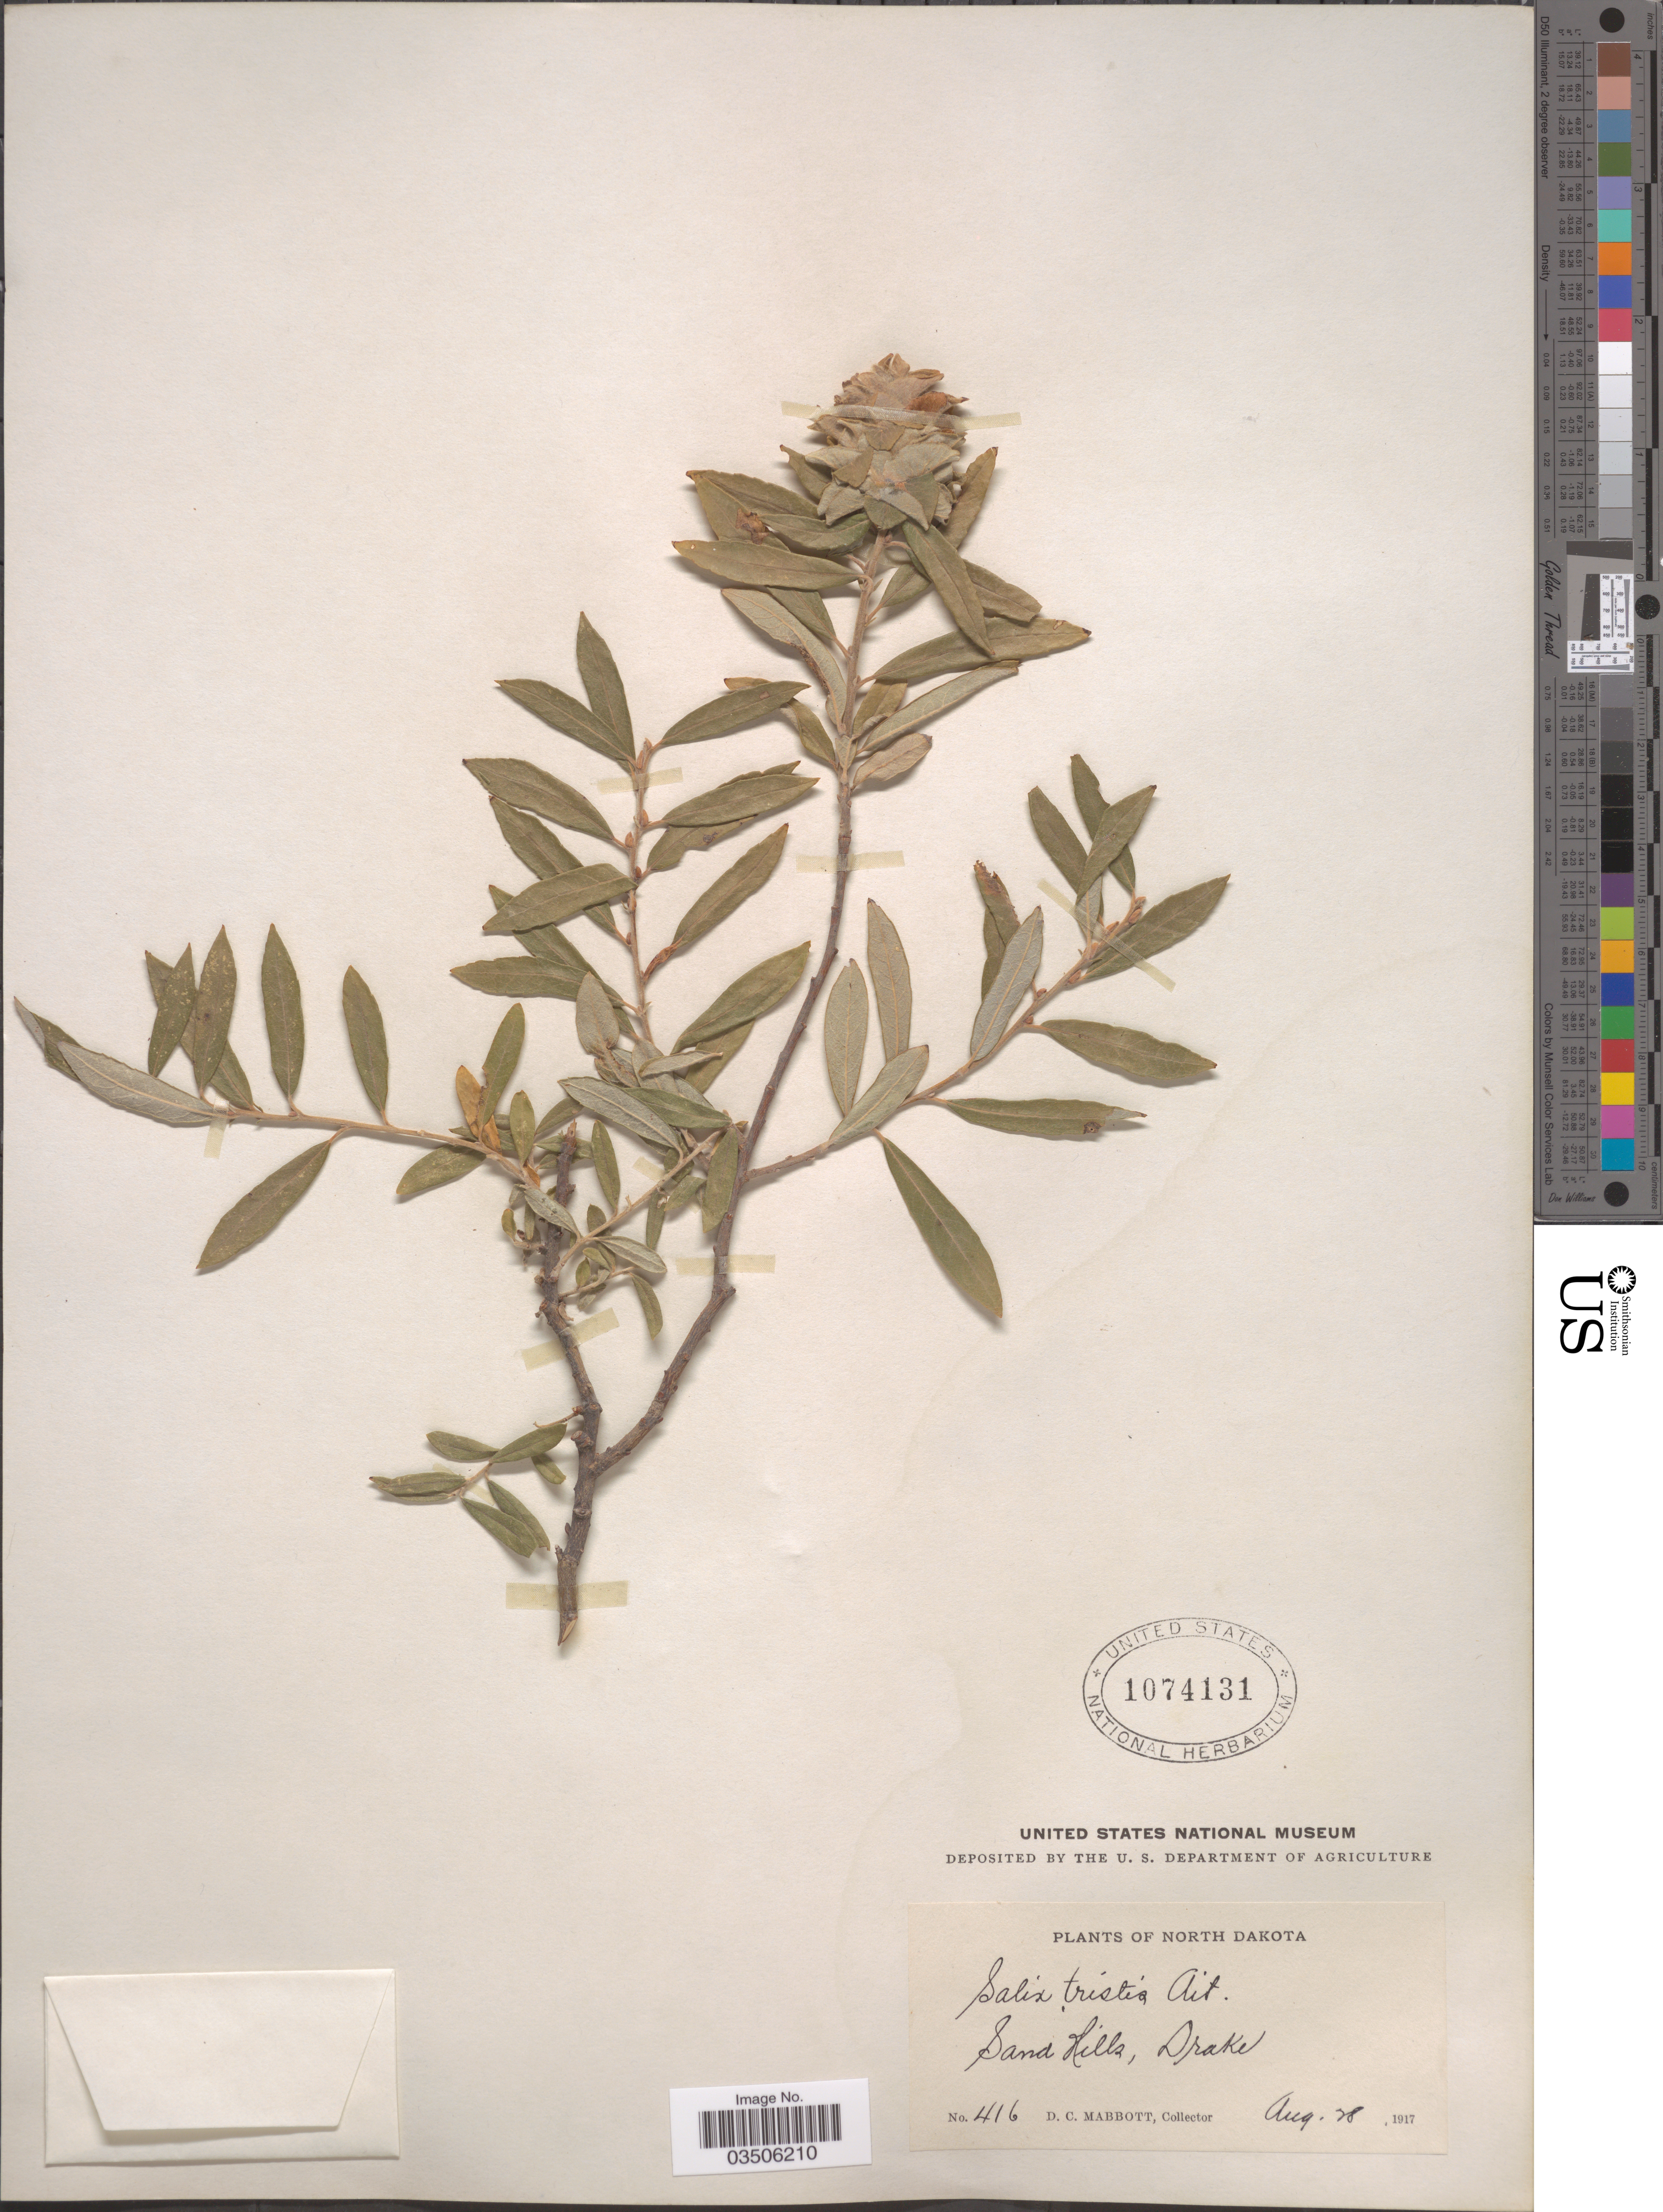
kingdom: Plantae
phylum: Tracheophyta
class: Magnoliopsida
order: Malpighiales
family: Salicaceae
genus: Salix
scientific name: Salix tristis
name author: Aiton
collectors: D. Mabbott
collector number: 416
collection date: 1917-08-28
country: United States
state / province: North Dakota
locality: Sand Hills, Drake.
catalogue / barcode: US 1074131